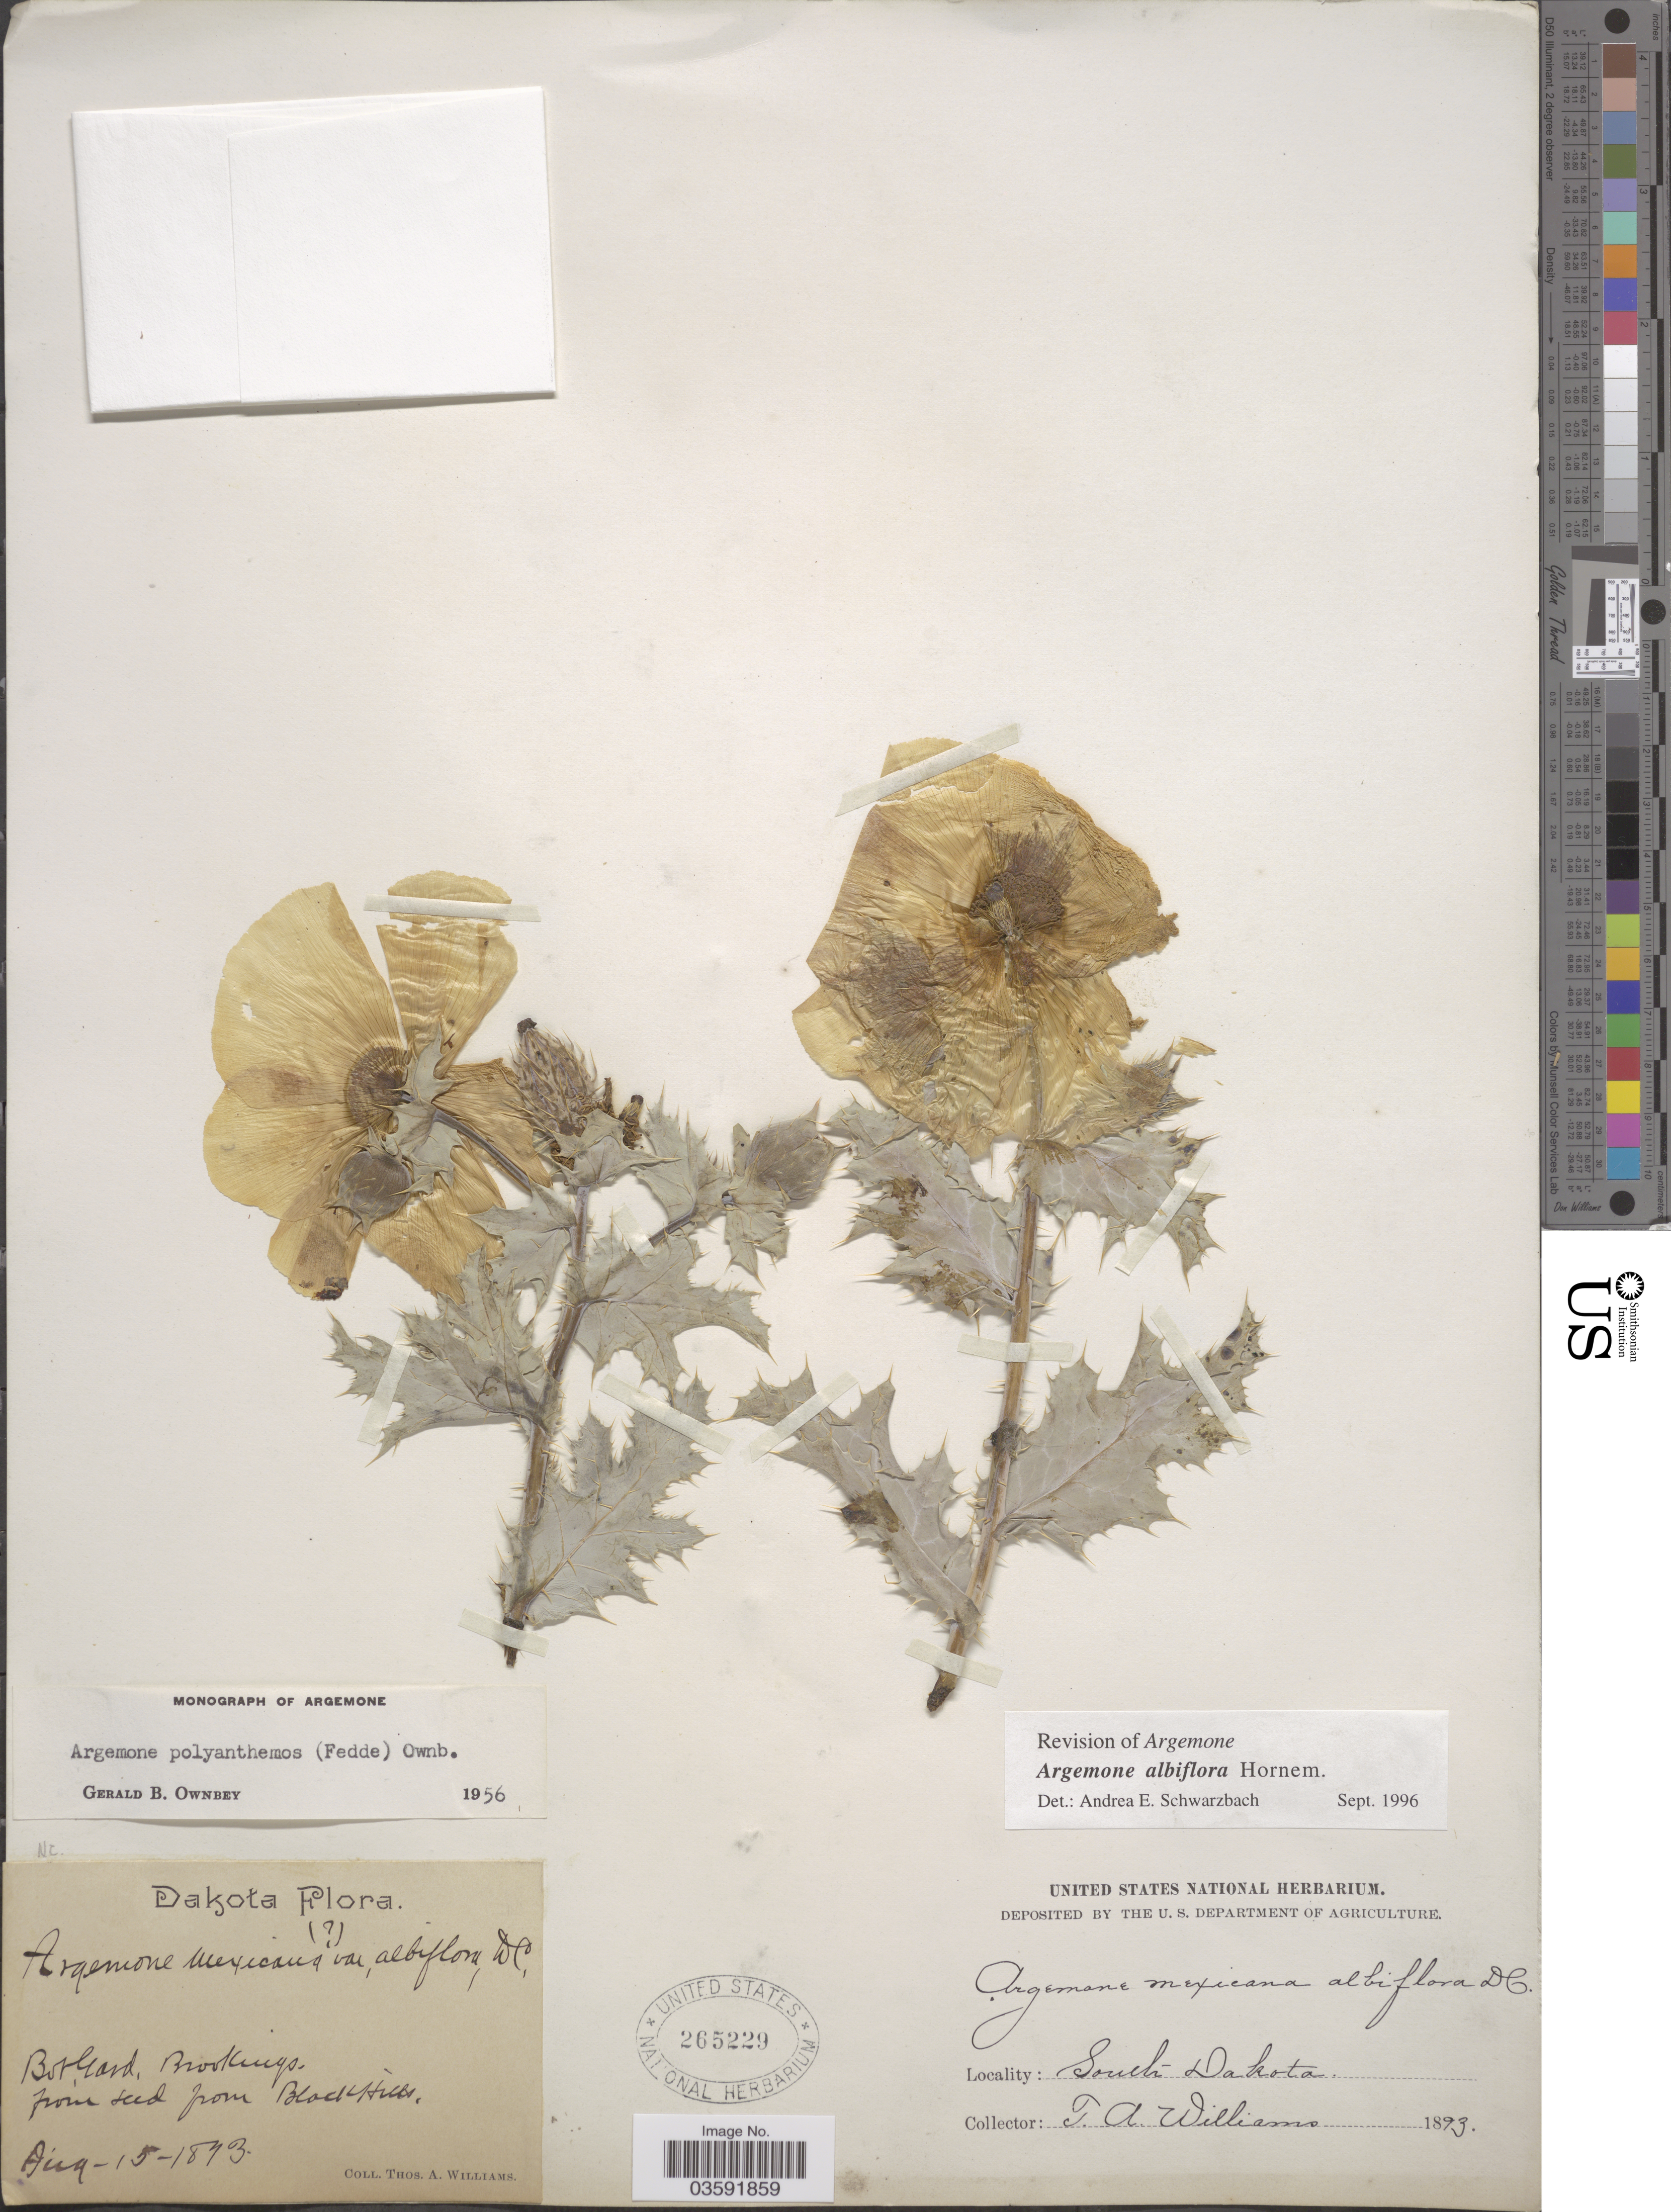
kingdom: Plantae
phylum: Tracheophyta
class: Magnoliopsida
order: Ranunculales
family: Papaveraceae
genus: Argemone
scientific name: Argemone albiflora subsp. albiflora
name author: Hornem.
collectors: T. A. Williams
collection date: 1893-08-15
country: United States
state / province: South Dakota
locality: Bot. Gard. Brookings.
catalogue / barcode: US 265229